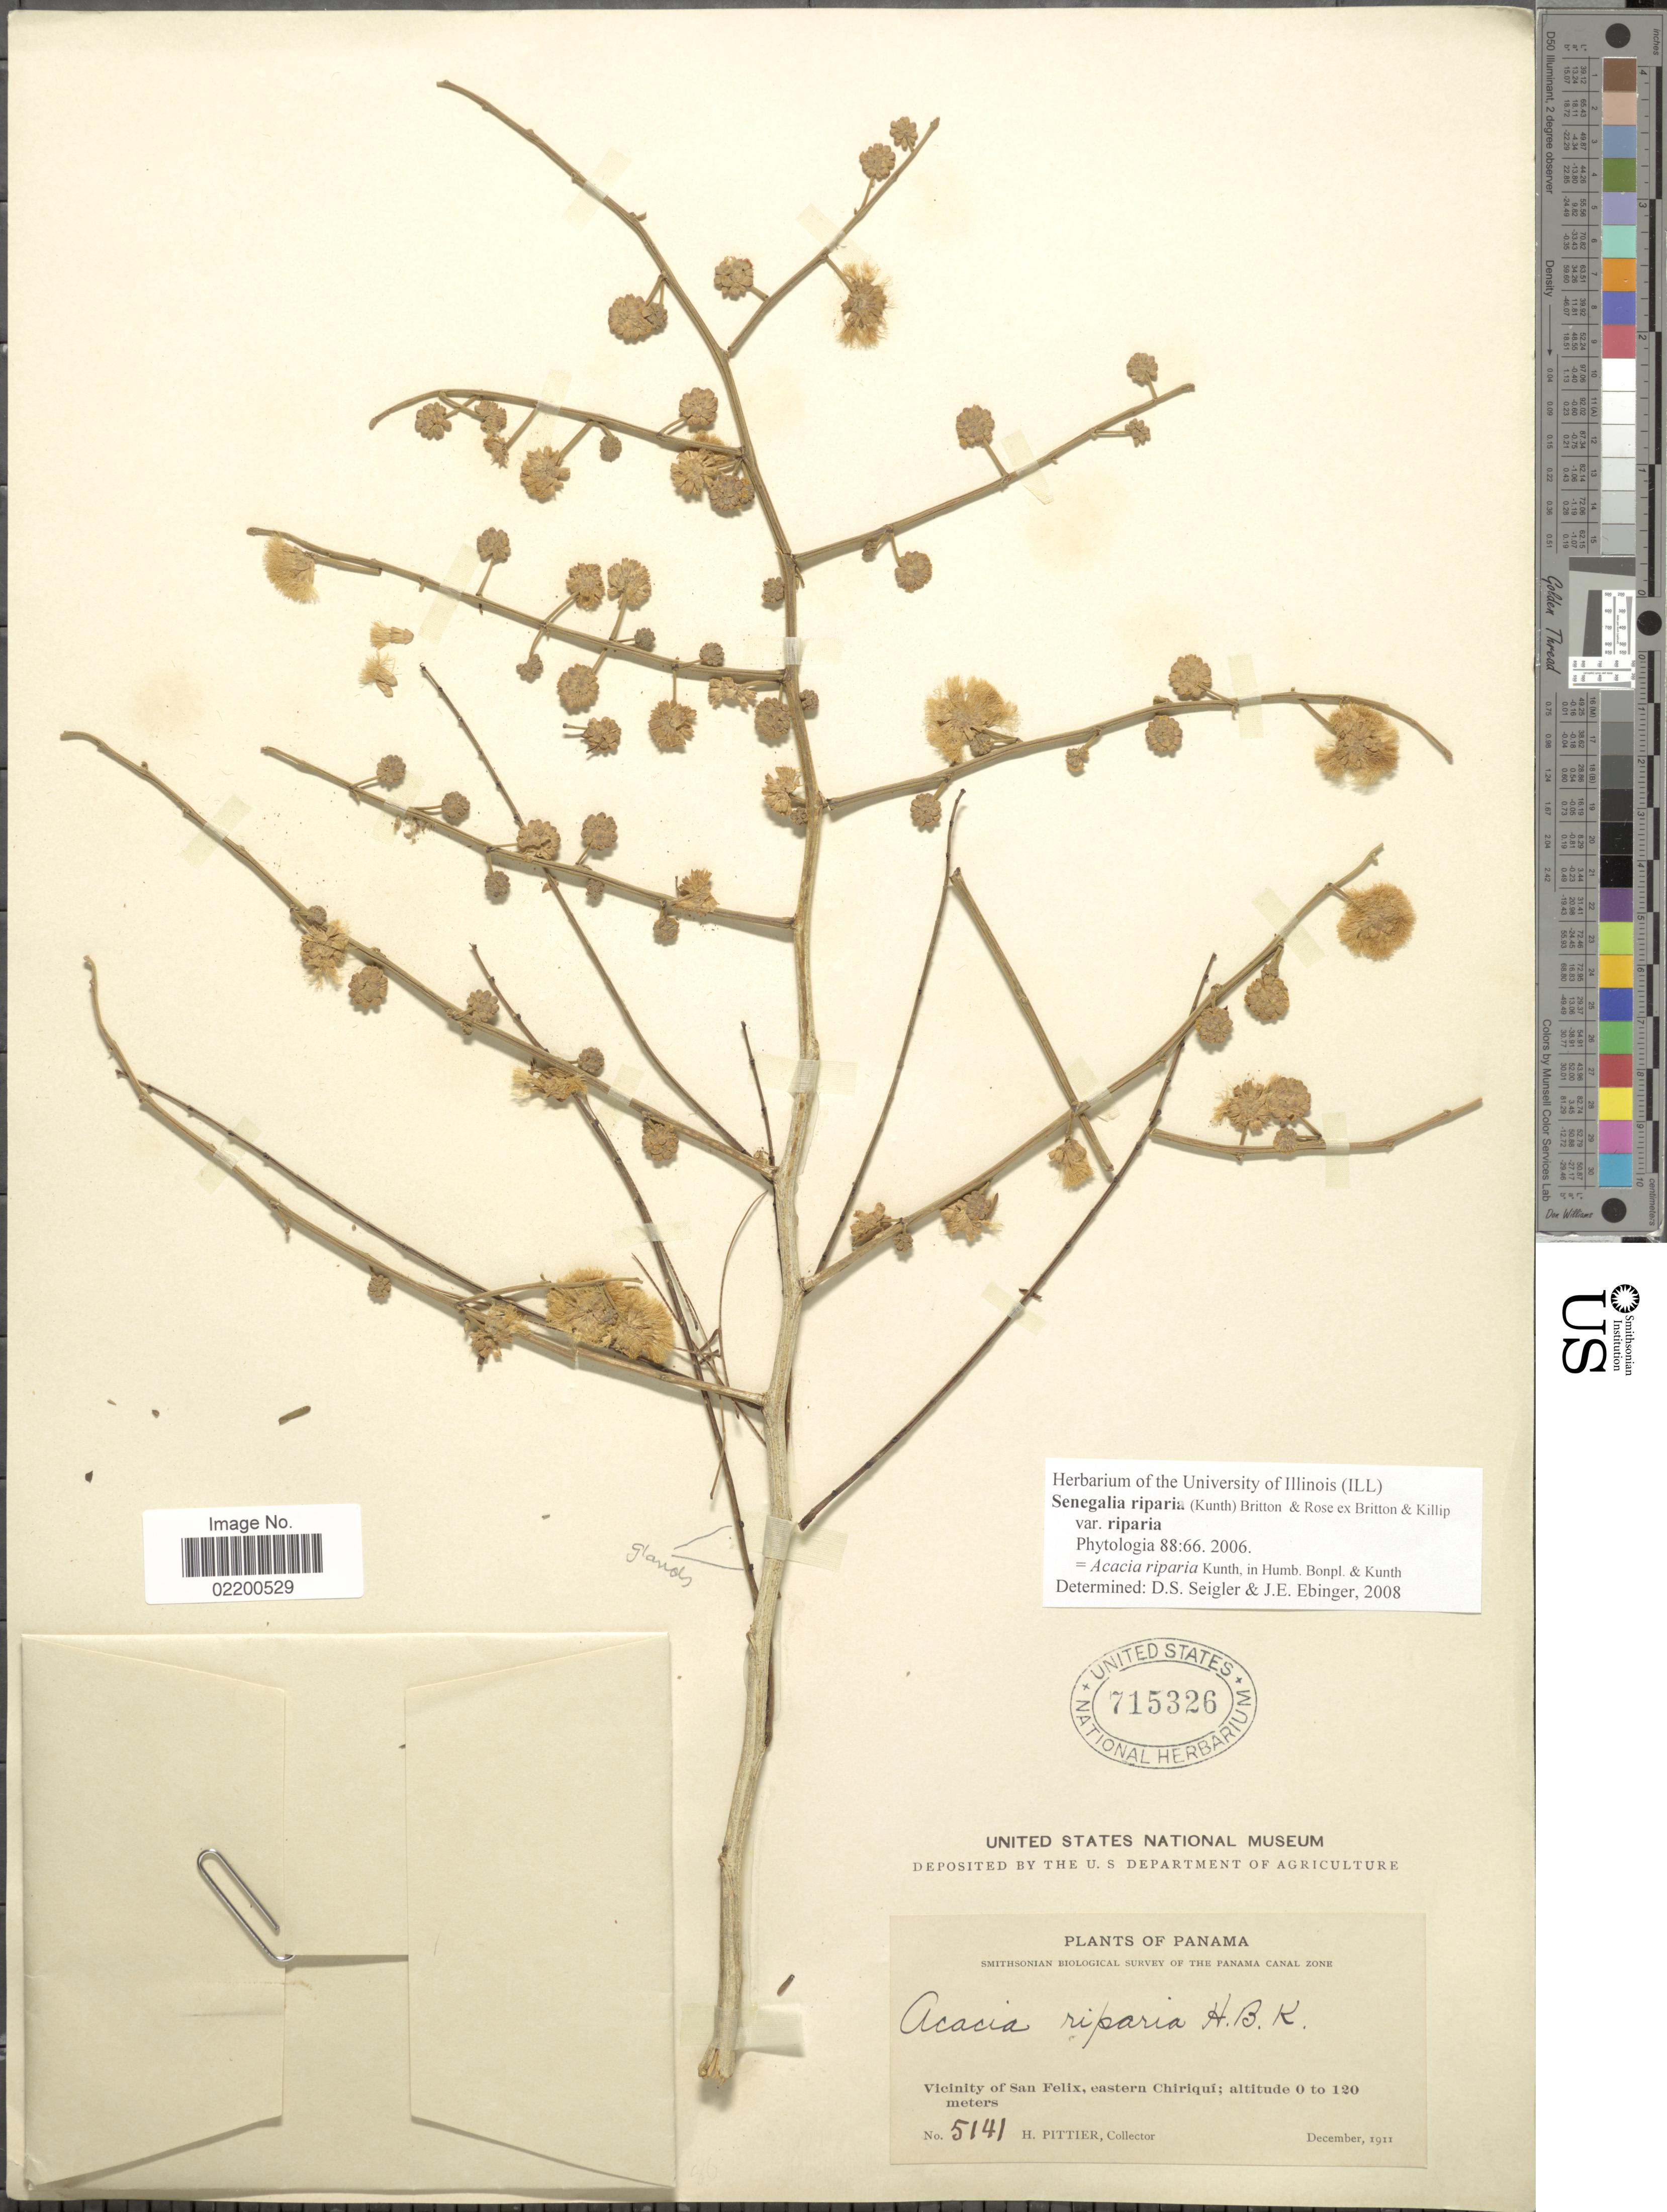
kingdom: Plantae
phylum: Tracheophyta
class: Magnoliopsida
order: Fabales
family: Fabaceae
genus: Senegalia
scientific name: Senegalia riparia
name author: (Kunth) Britton & Rose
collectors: H. F. Pittier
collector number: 5141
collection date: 1911-12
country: Panama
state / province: Chiriqui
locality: Vicinity of San Felix, eastern Chiriqui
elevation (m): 0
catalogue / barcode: US 715326